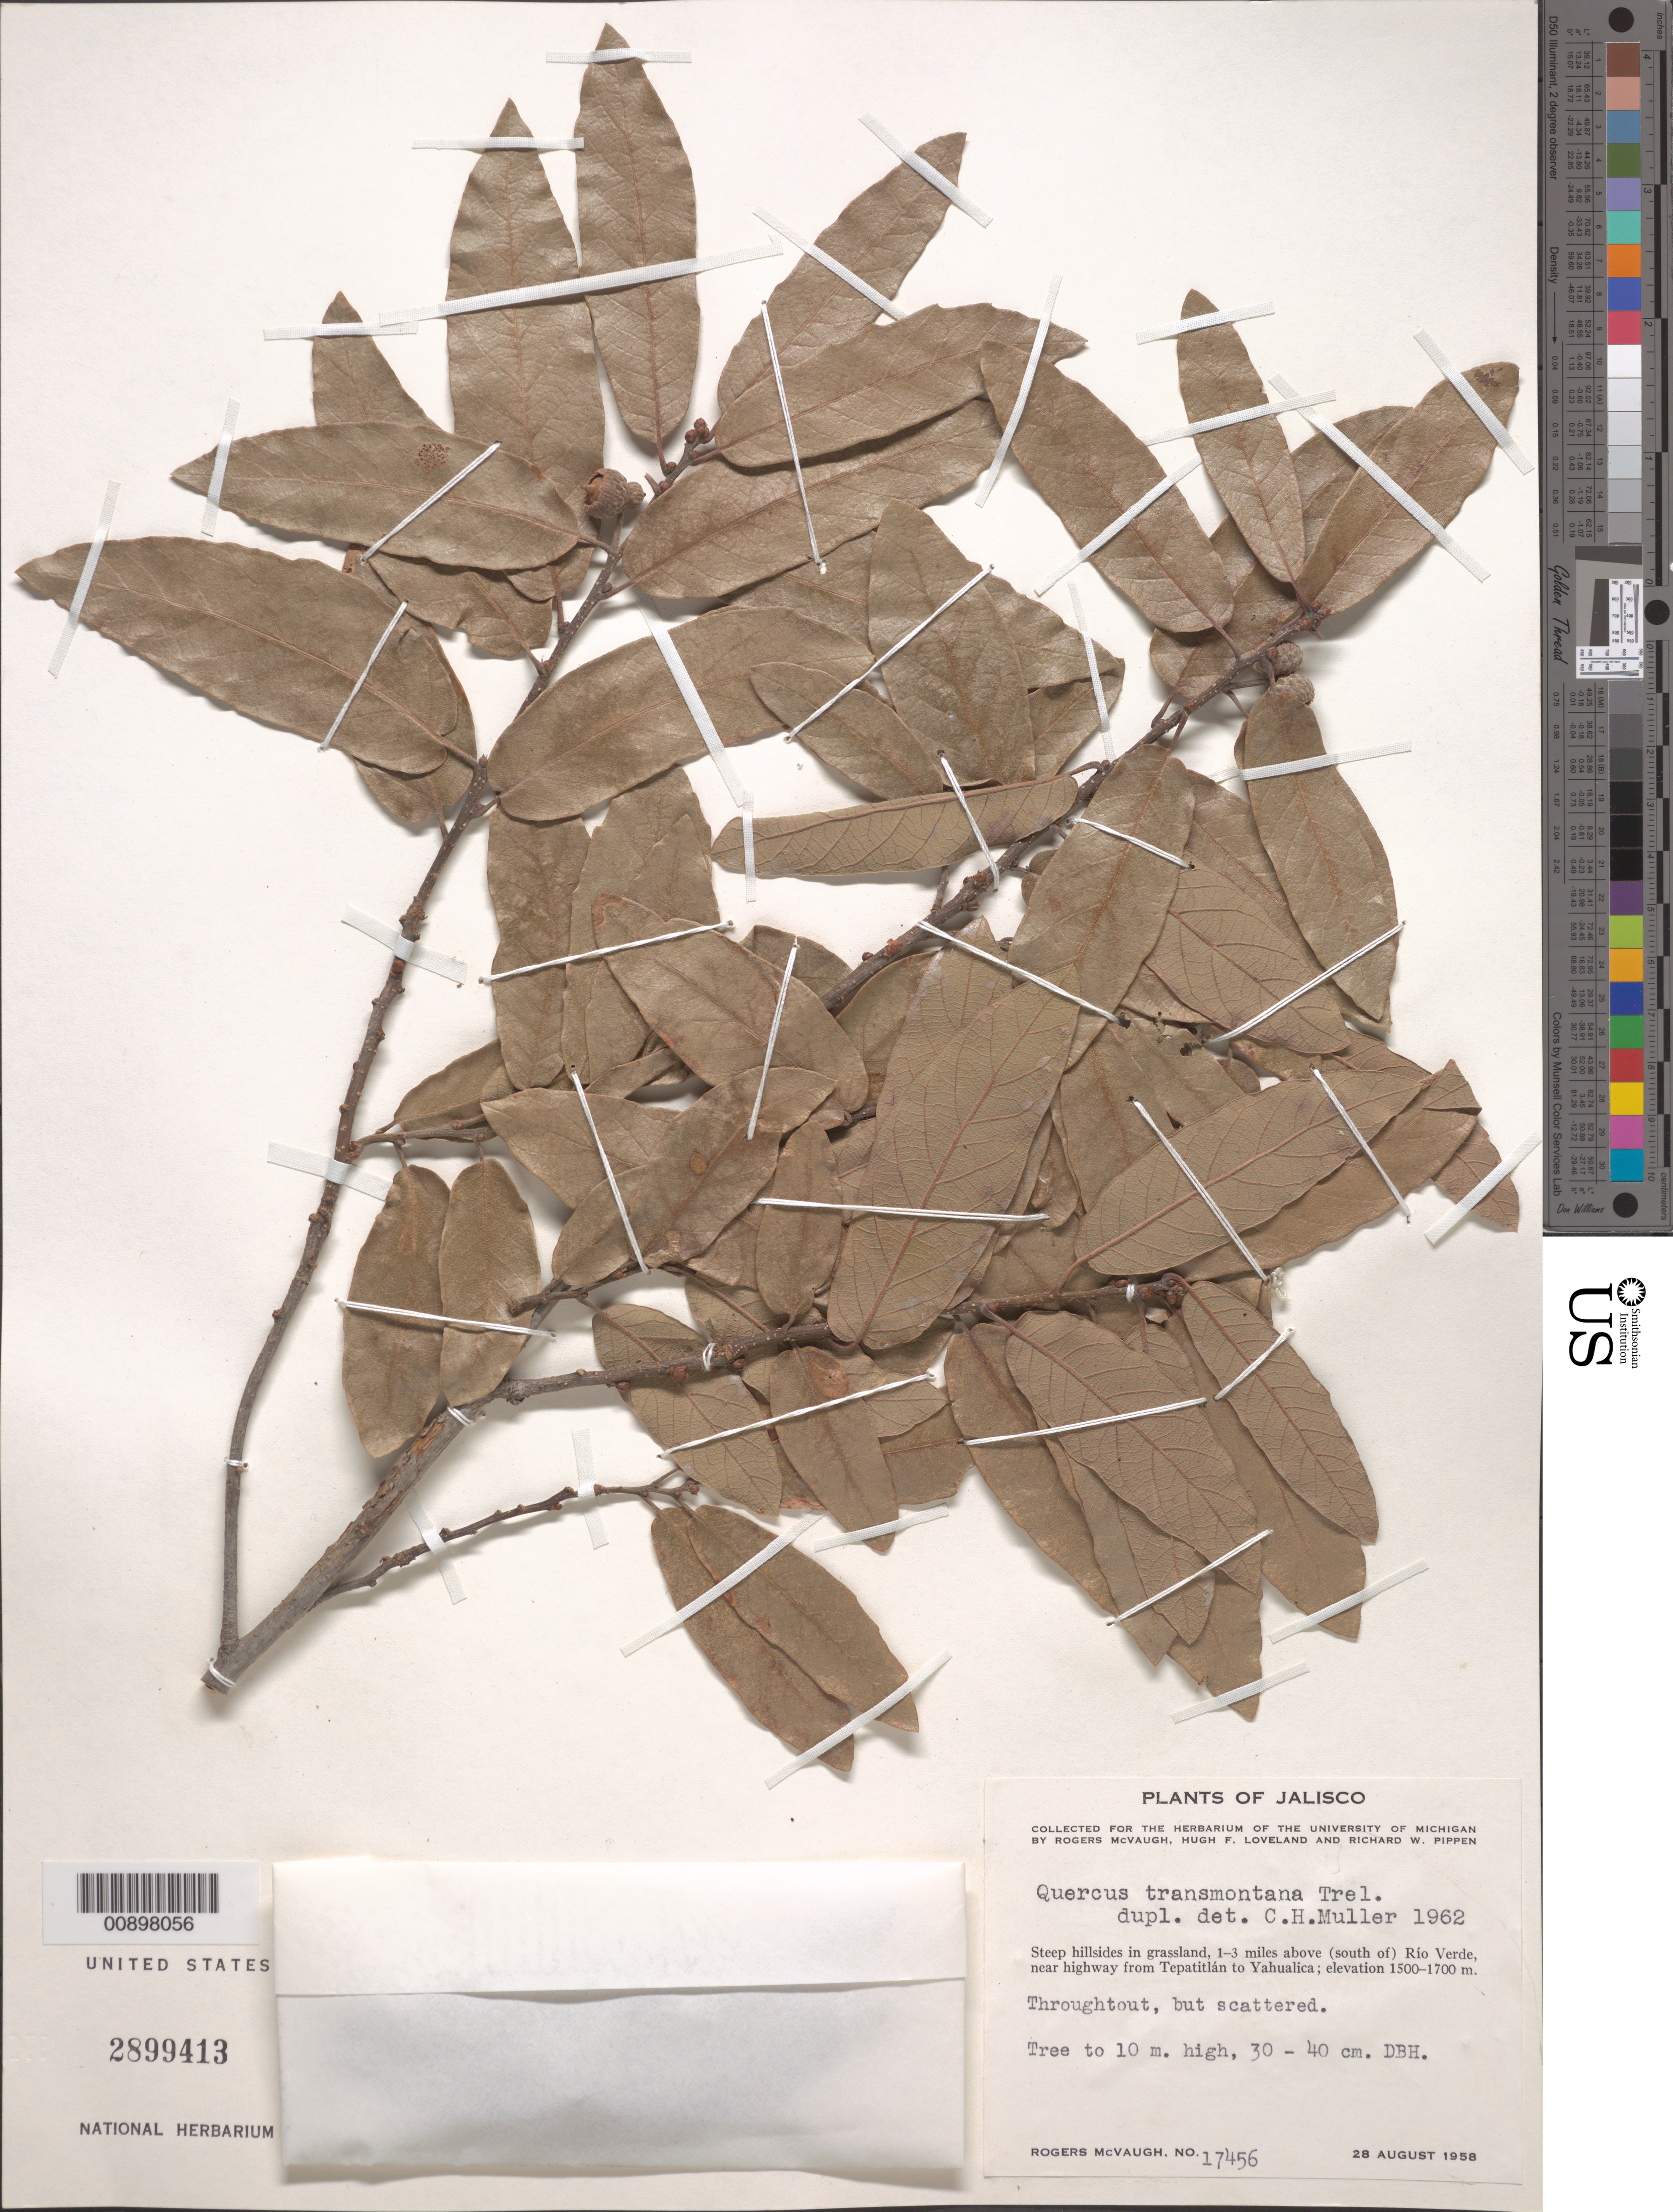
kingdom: Plantae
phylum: Tracheophyta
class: Magnoliopsida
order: Fagales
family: Fagaceae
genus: Quercus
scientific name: Quercus transmontana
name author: Trel.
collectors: R. McVaugh, H. Loveland & R. W. Pippen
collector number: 17456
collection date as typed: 28 Aug 1958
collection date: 1958-08-28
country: Mexico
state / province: Jalisco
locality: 1-3 miles above (south of) Río Verde, near highway from Tepatitlán to Yahualica.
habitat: Steep hillsides in grassland.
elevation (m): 1700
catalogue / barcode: US 2899413